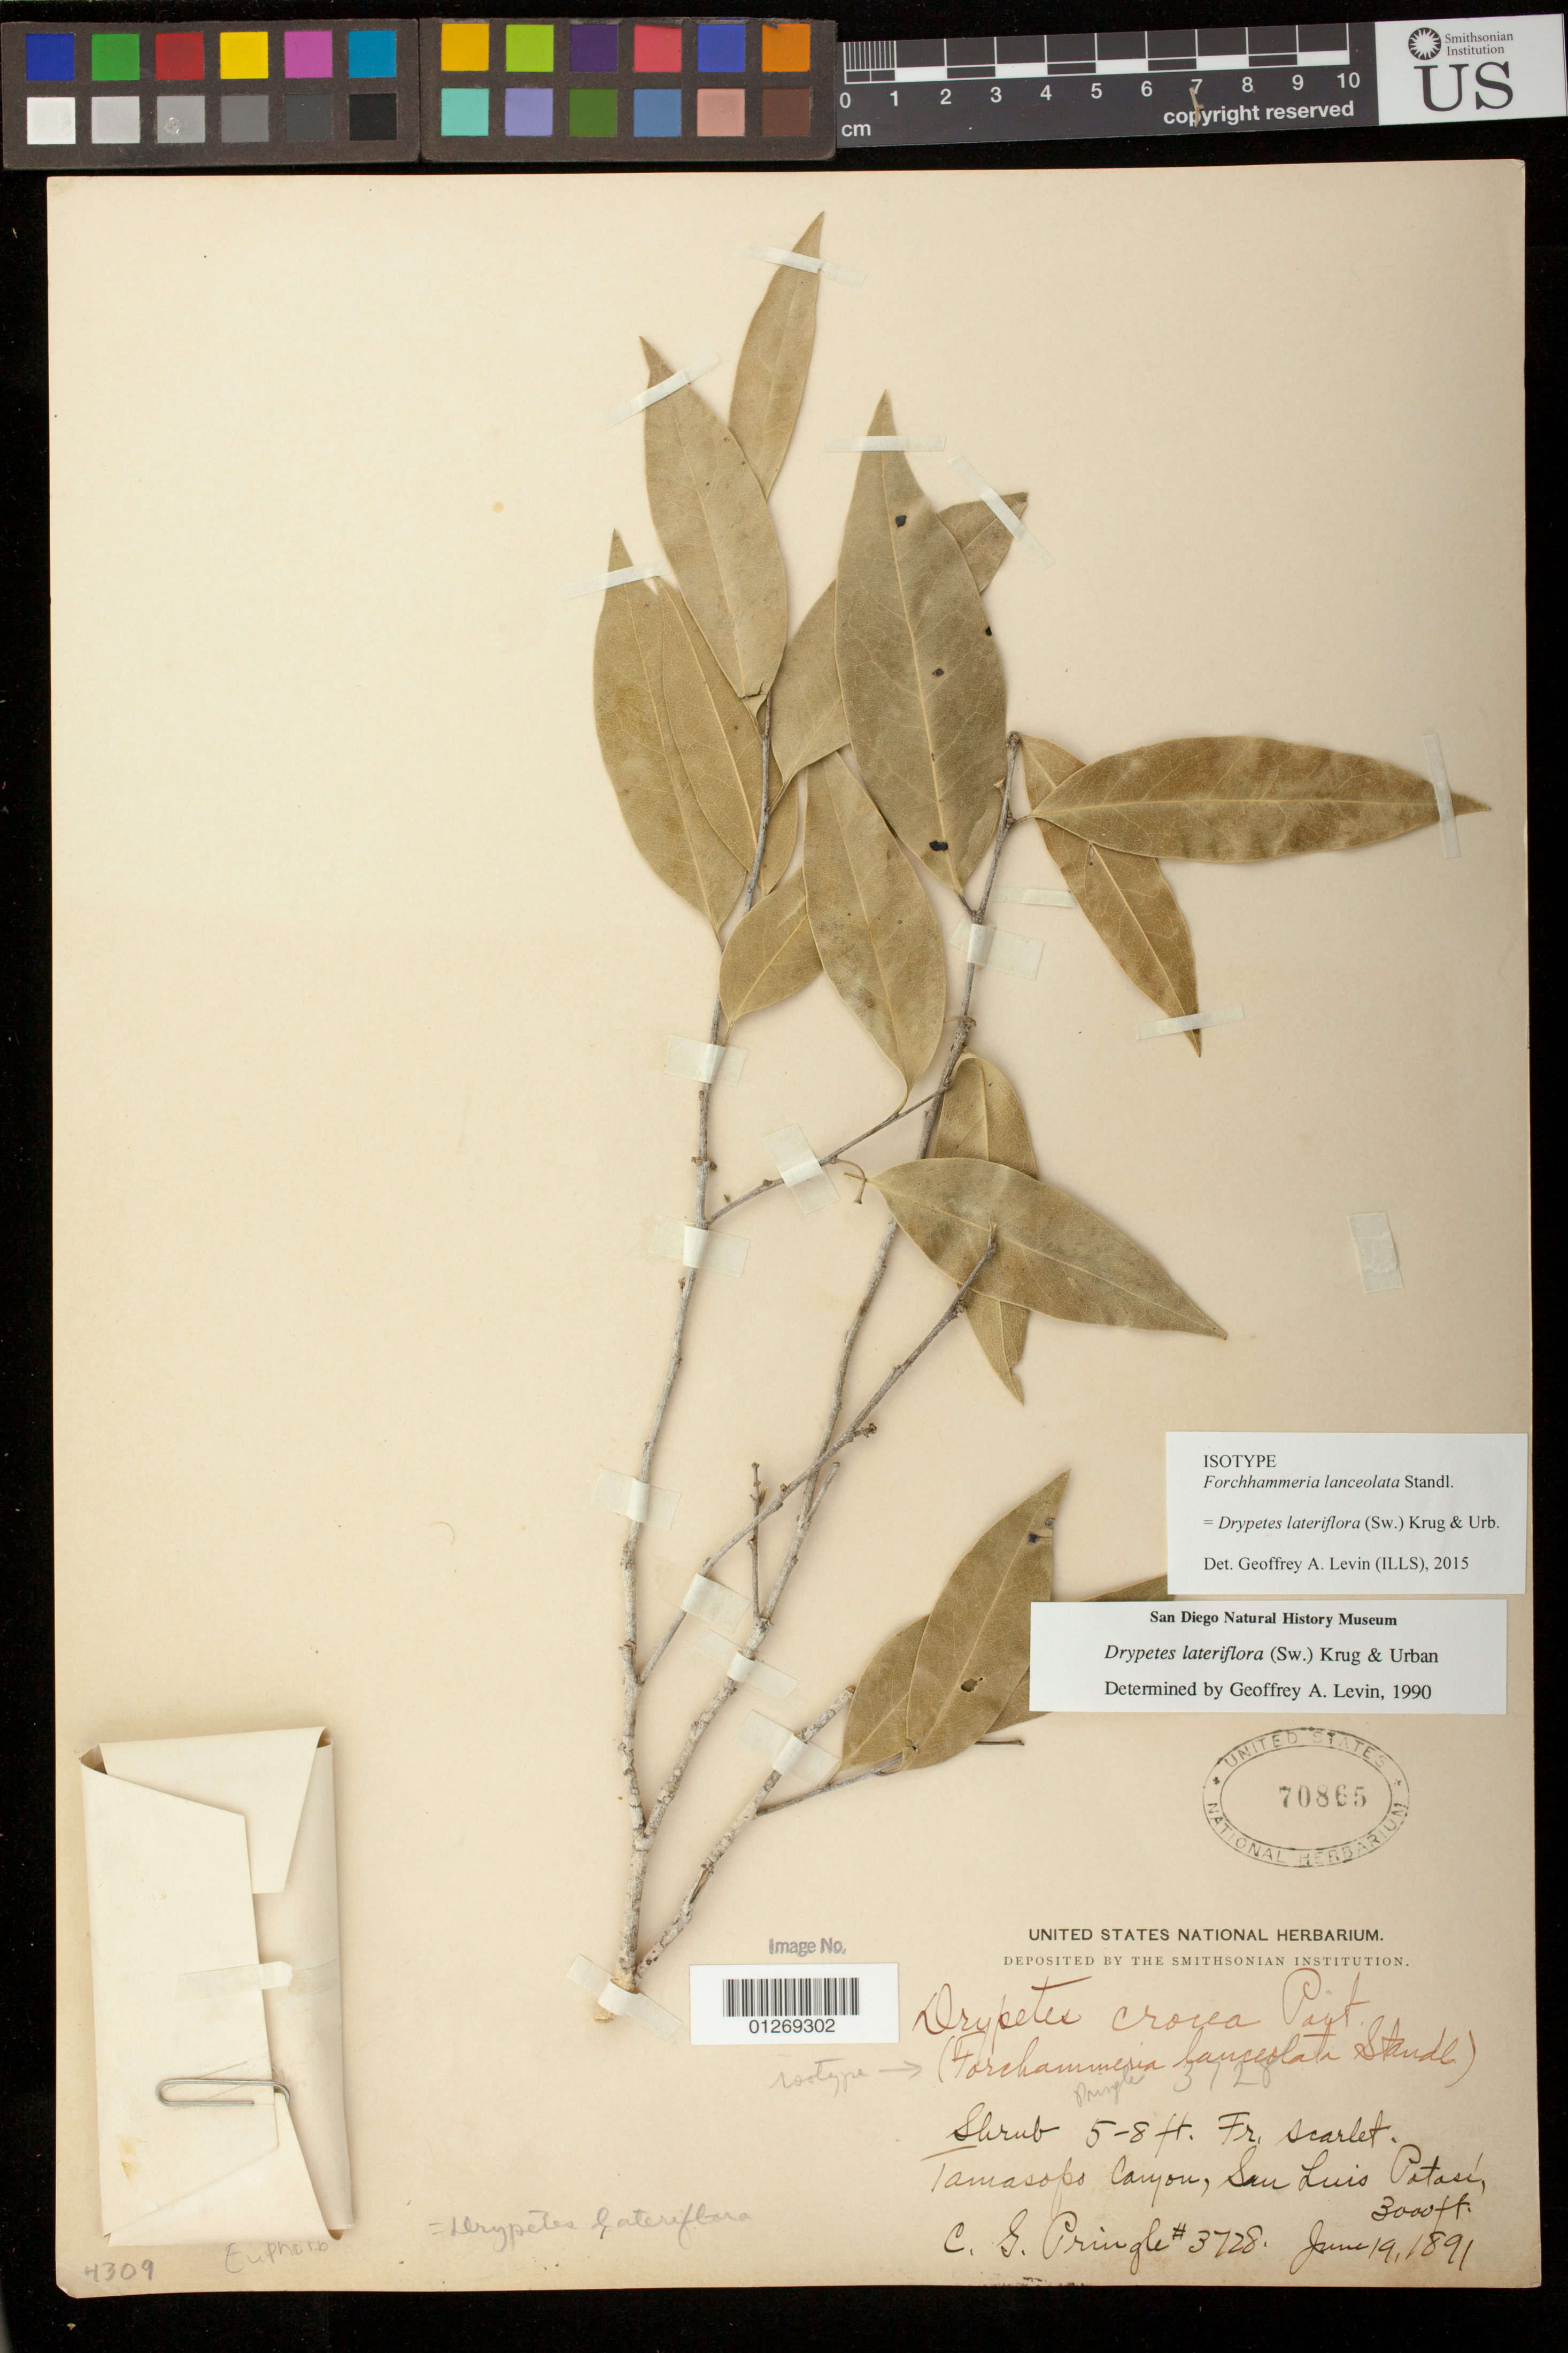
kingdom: Plantae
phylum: Tracheophyta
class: Magnoliopsida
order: Brassicales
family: Stixaceae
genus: Forchhammeria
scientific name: Forchhammeria lanceolata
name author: Standl.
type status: Isotype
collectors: C. G. Pringle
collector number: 3728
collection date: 1891-06-19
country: Mexico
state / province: San Luis Potosi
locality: Tamasopo Canyon, San Luis Potosi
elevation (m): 914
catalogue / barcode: US 70865